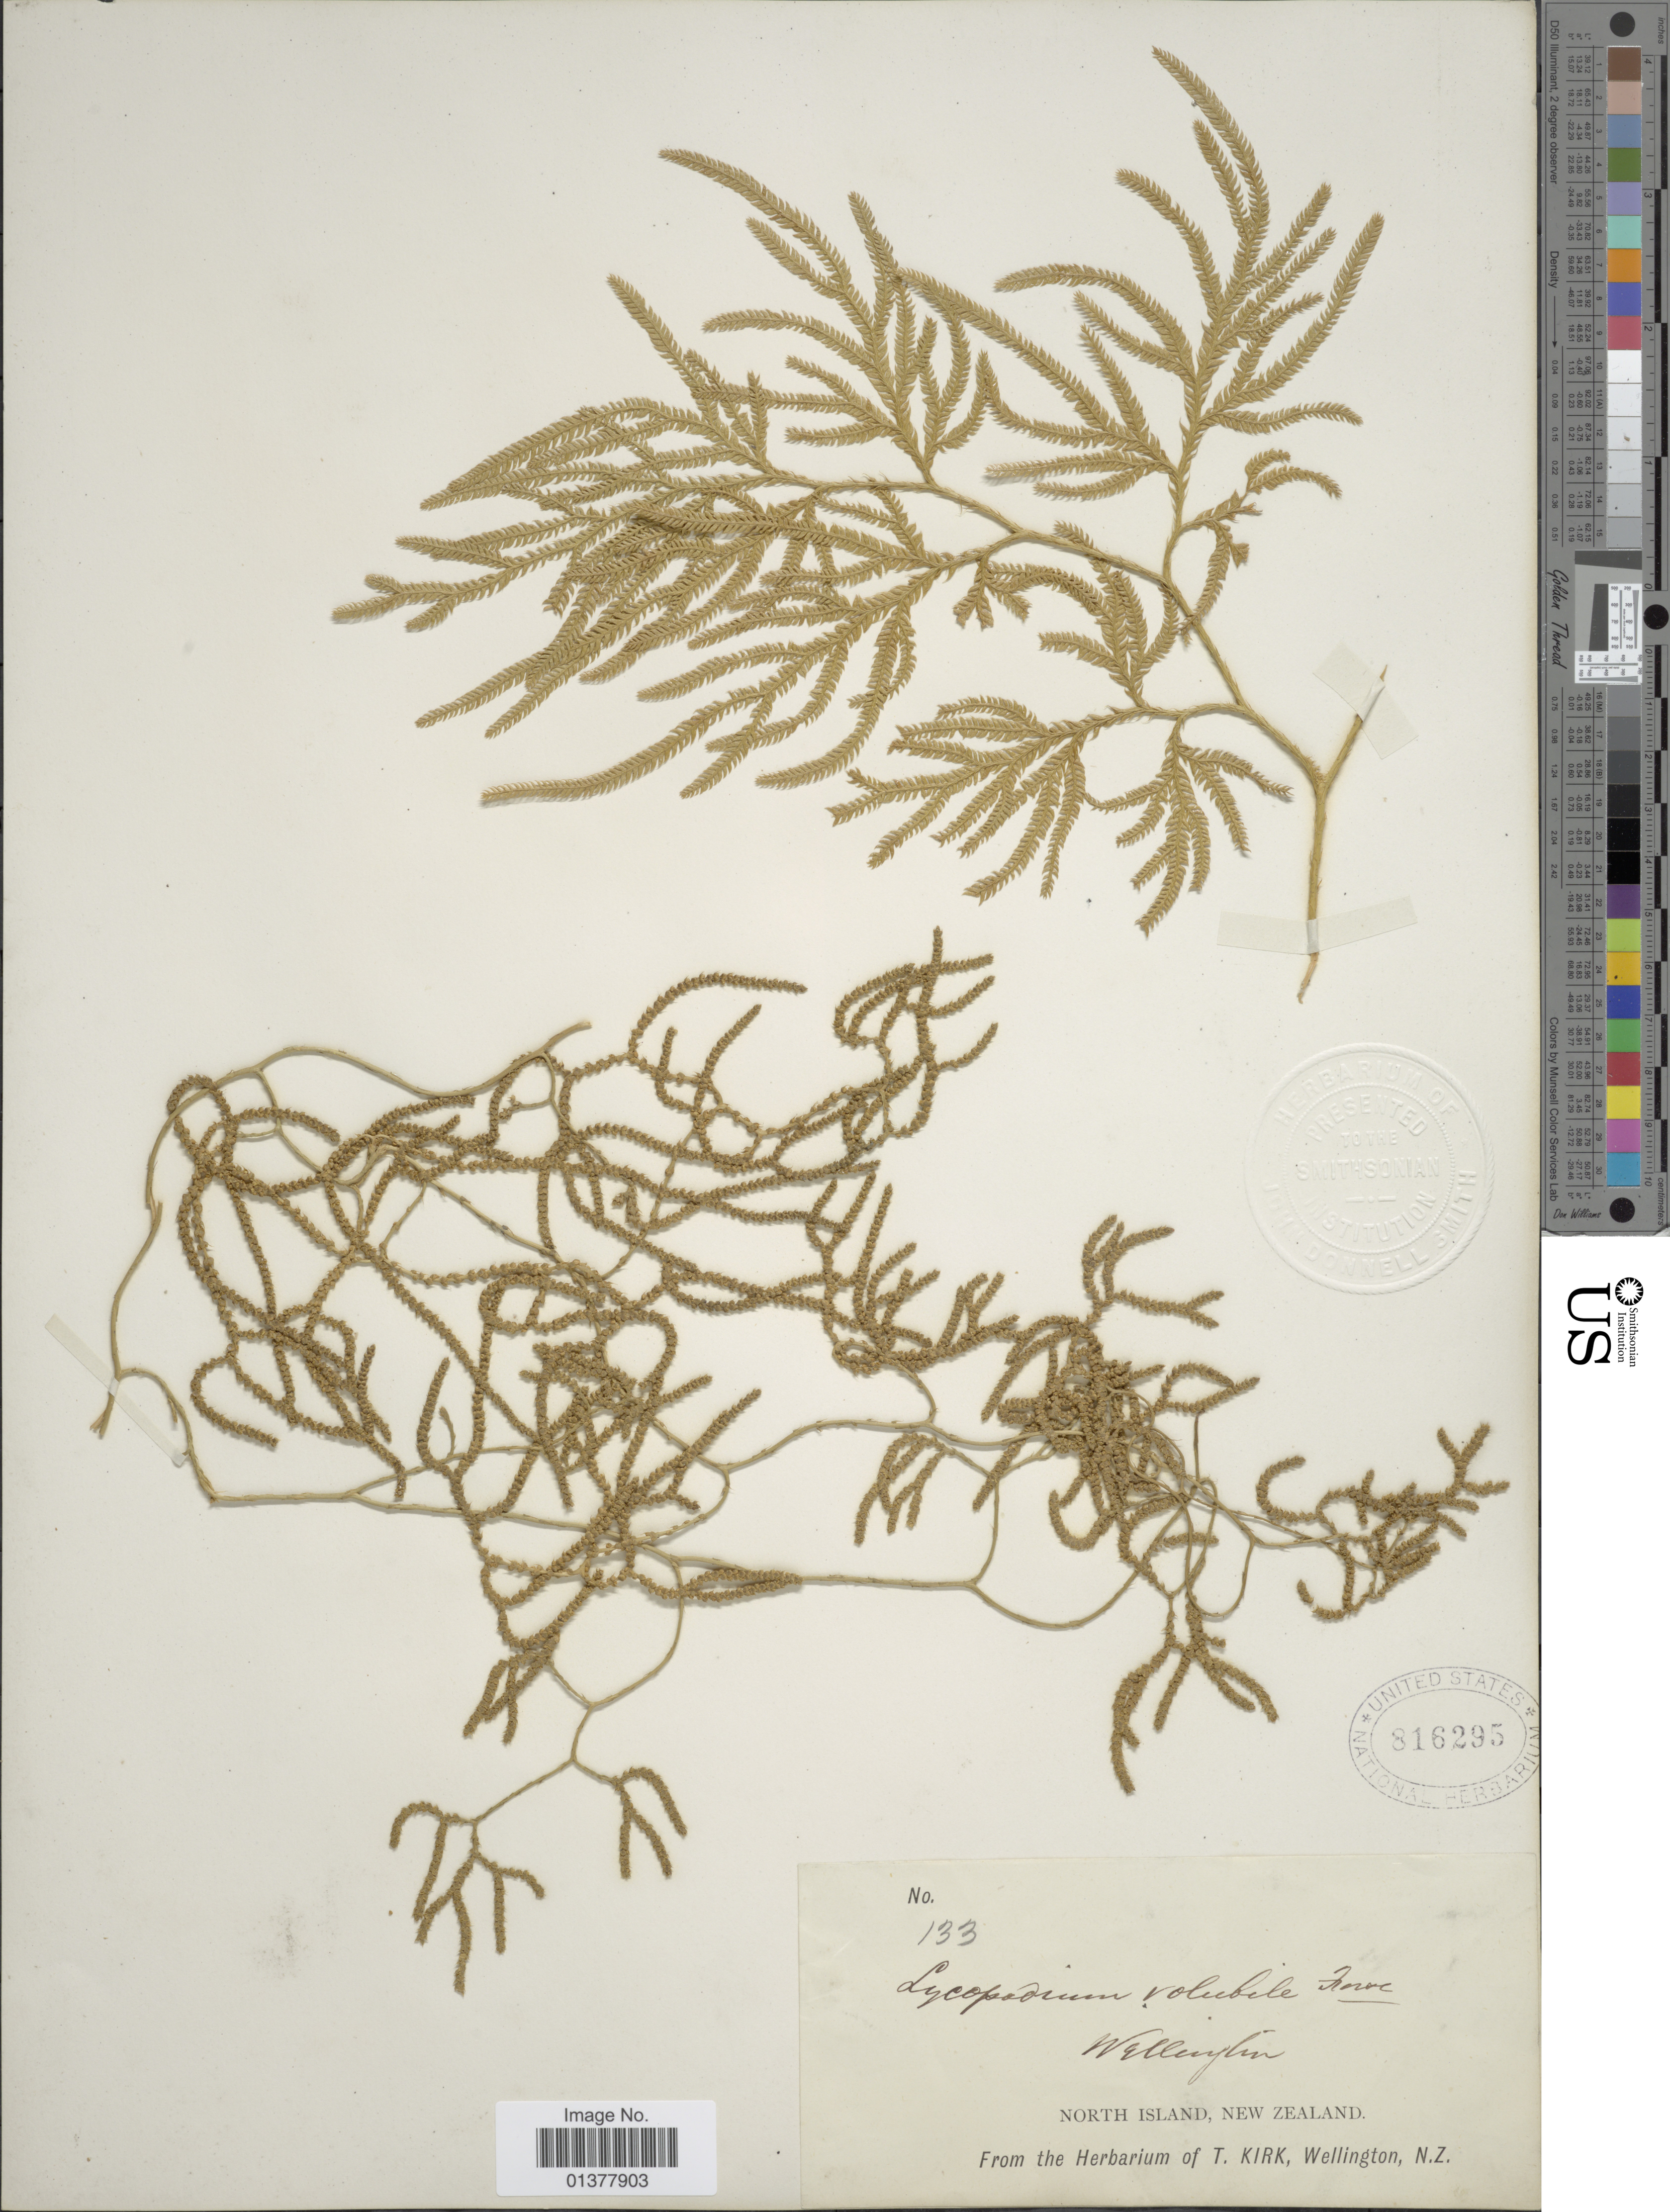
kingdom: Plantae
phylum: Tracheophyta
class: Lycopodiopsida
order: Lycopodiales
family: Lycopodiaceae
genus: Pseudodiphasium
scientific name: Pseudodiphasium volubile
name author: (G. Forst.) Holub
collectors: T. Kirk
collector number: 943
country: New Zealand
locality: North Island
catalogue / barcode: US 816295